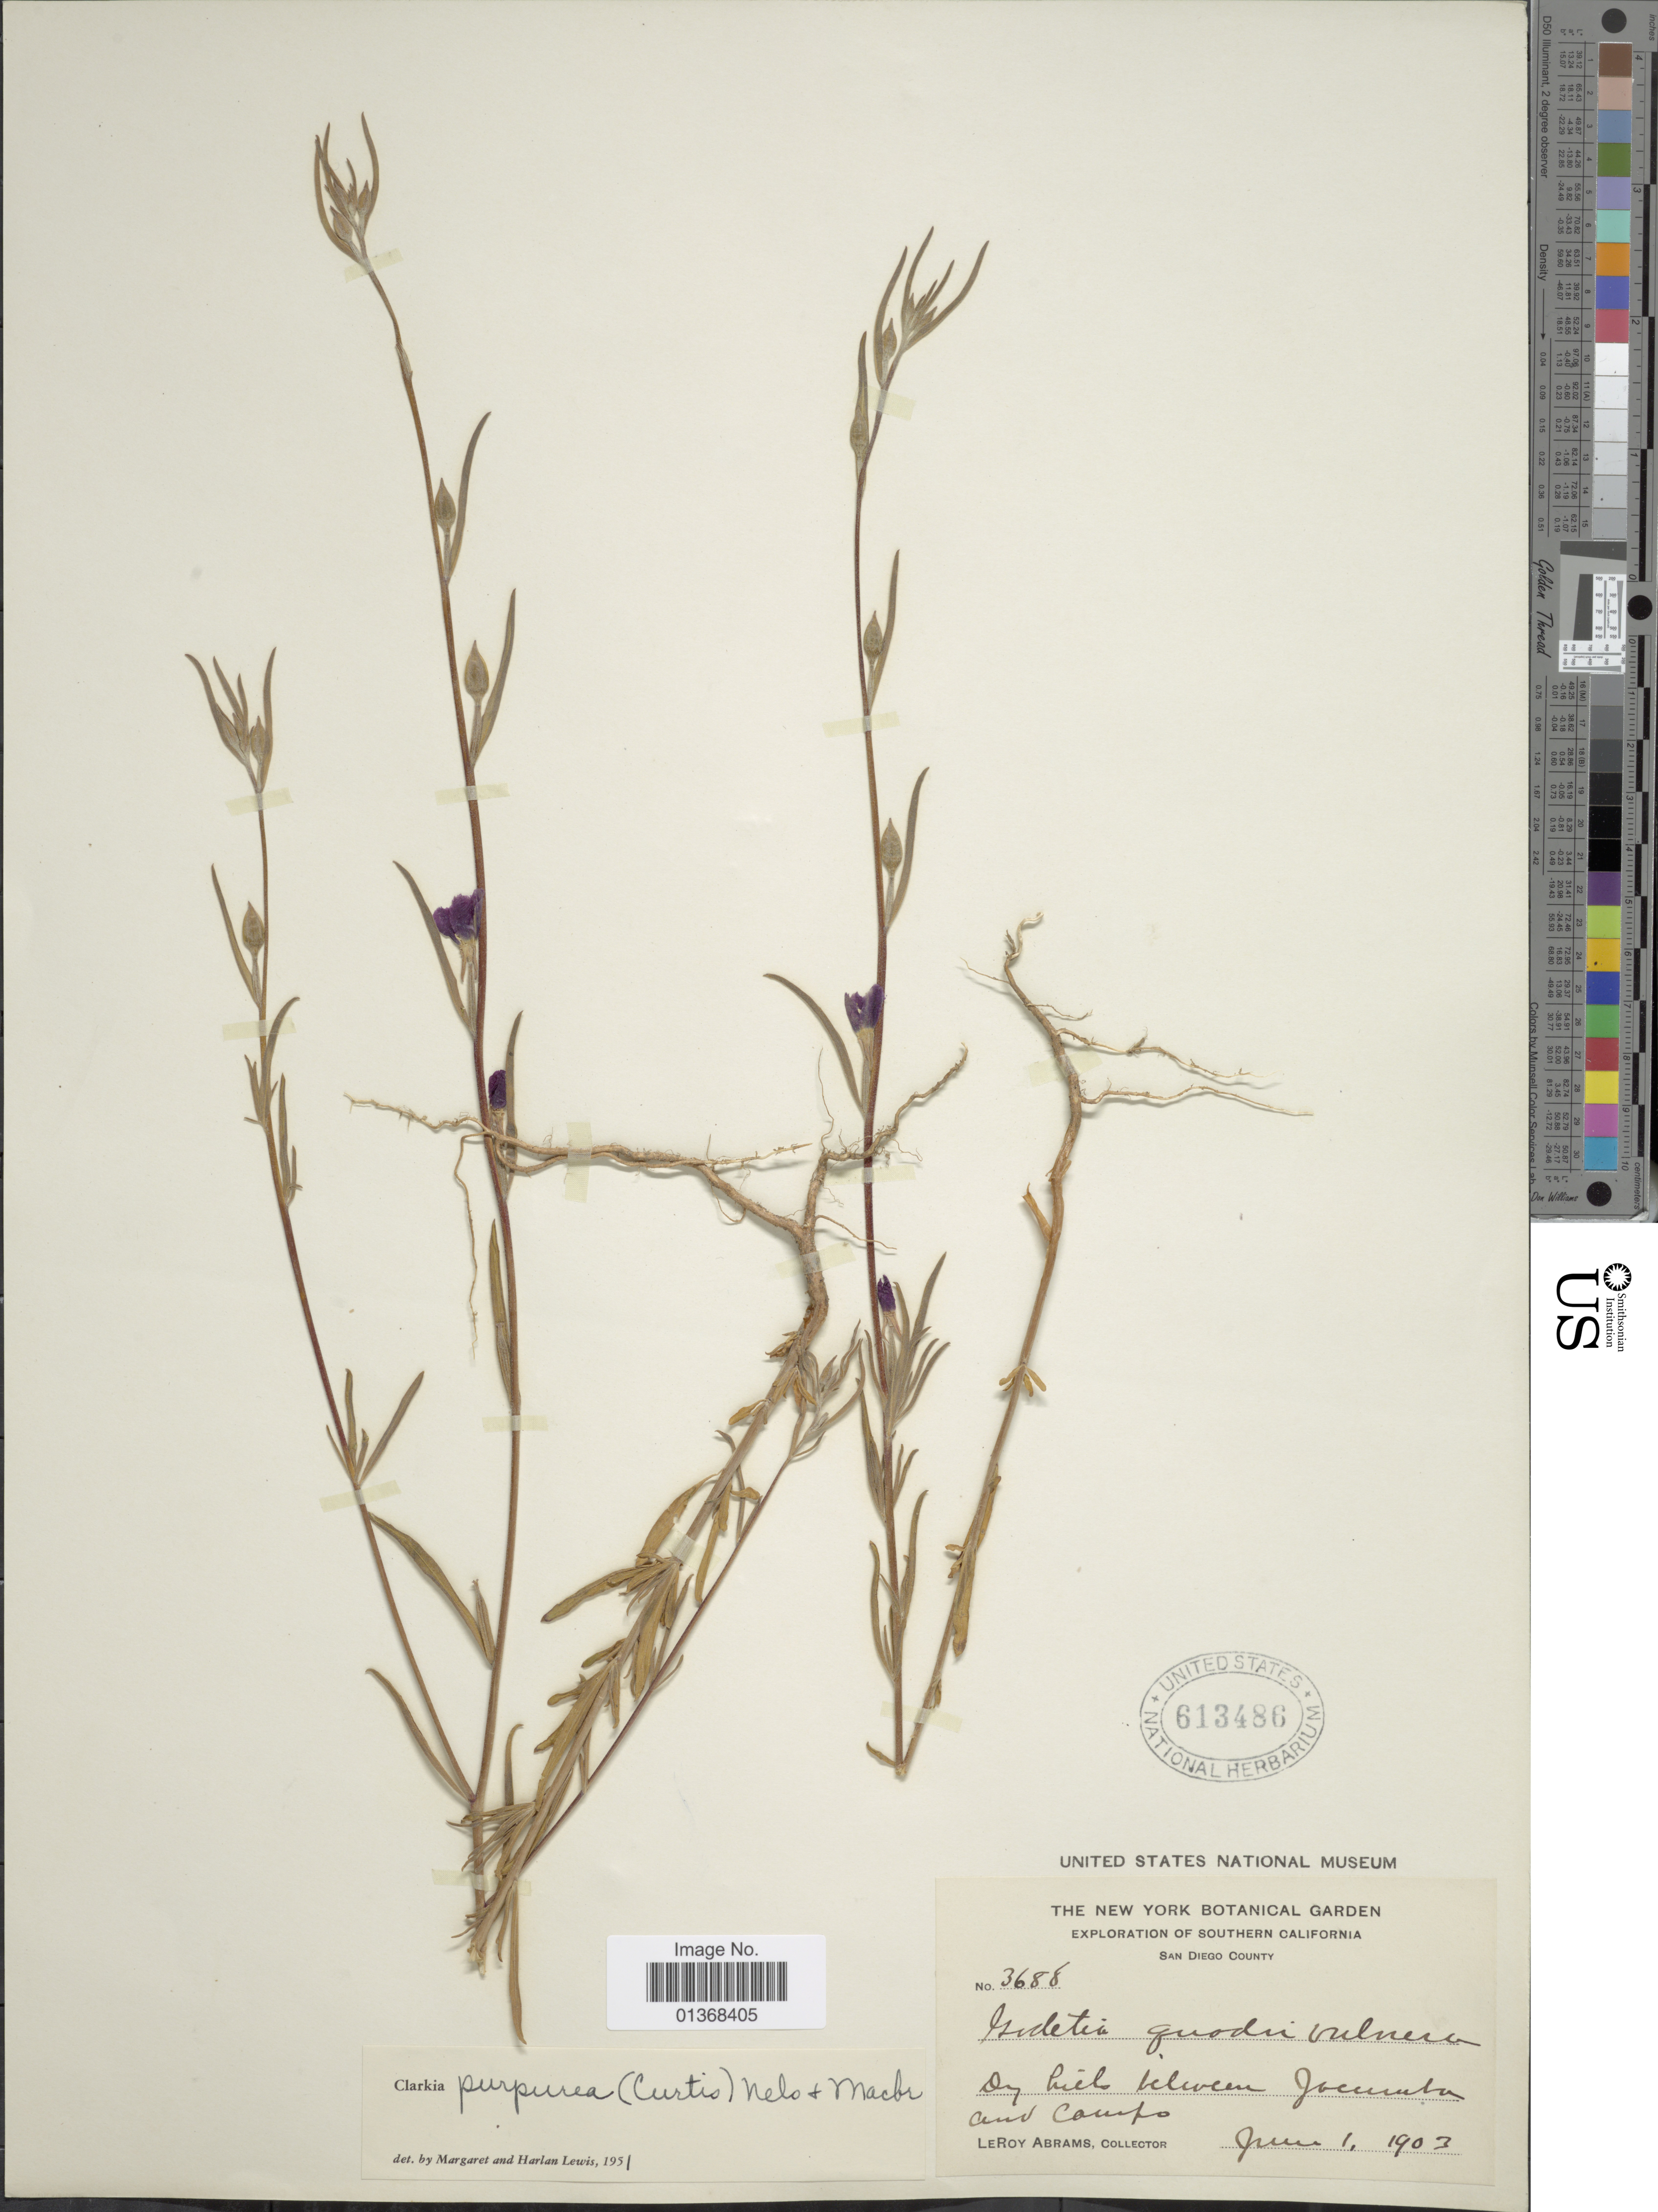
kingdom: Plantae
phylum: Tracheophyta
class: Magnoliopsida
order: Myrtales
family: Onagraceae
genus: Clarkia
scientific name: Clarkia purpurea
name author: (Curtis) A. Nelson & J.F. Macbr.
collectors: L. Abrams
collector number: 3688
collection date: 1903-06-01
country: United States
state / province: California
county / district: San Diego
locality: Southern California, San Diego County, dry hills between Jocumba and Campo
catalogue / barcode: US 613486